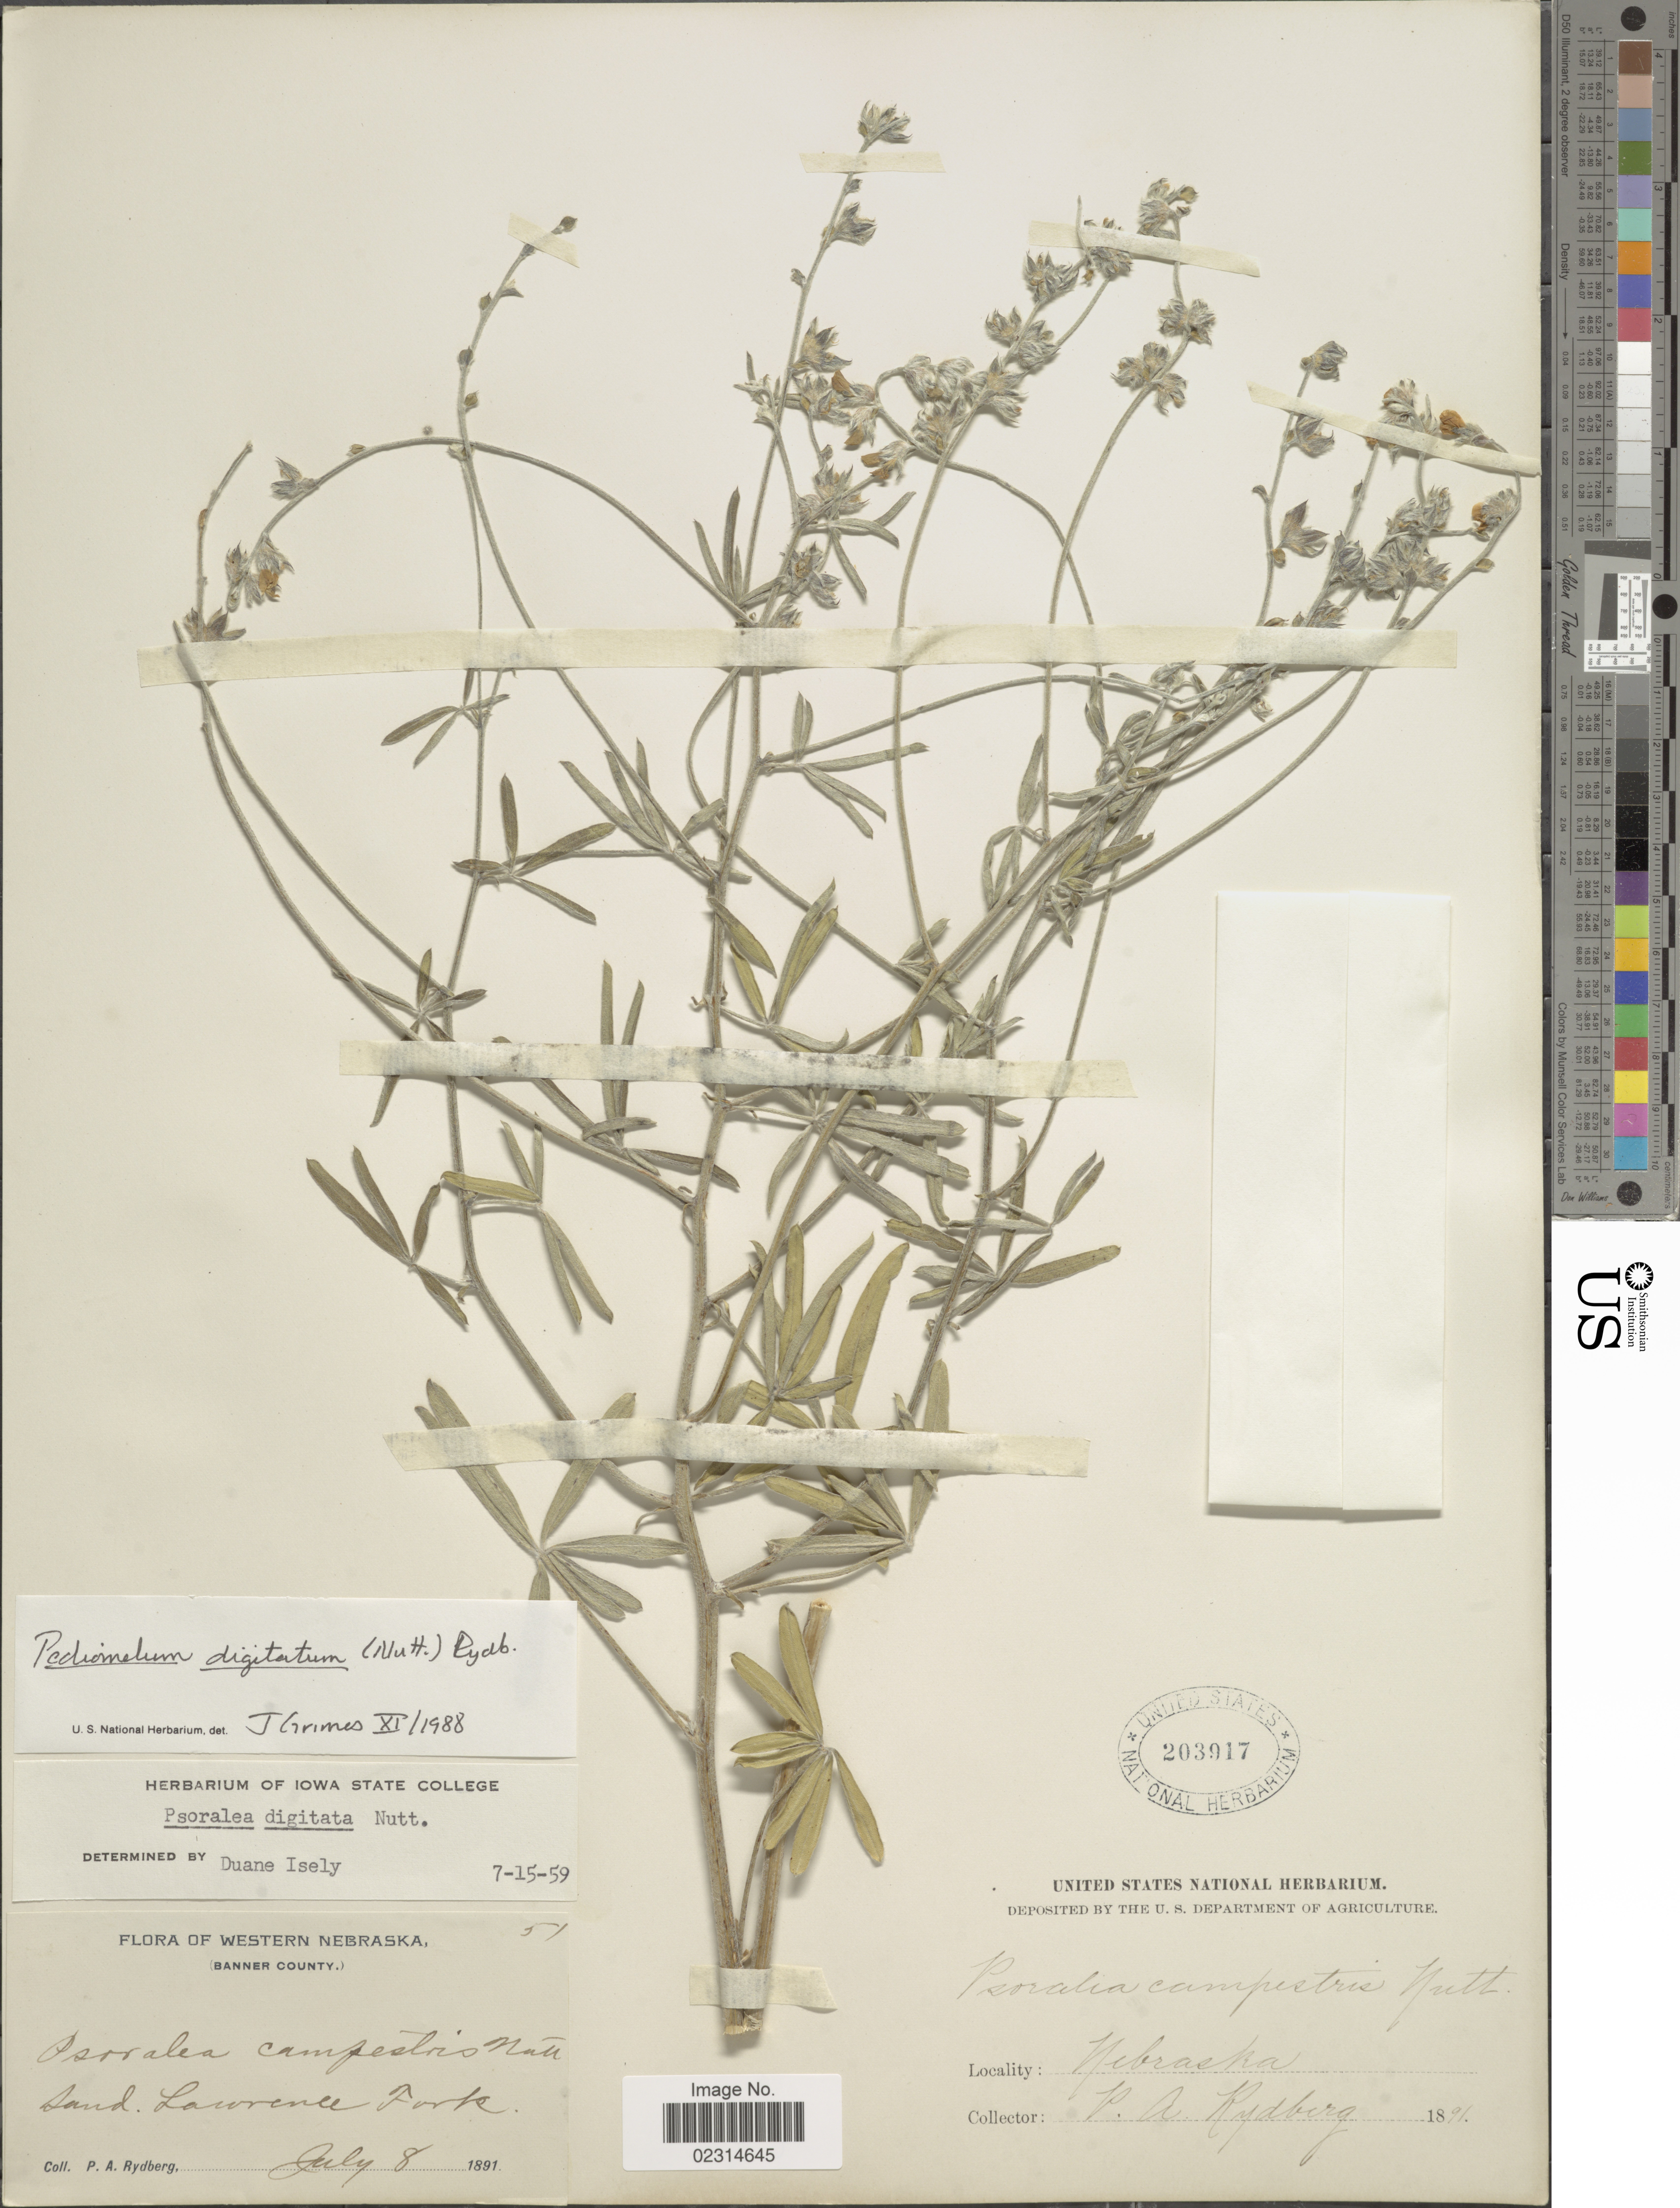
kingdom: Plantae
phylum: Tracheophyta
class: Magnoliopsida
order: Fabales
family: Fabaceae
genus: Pediomelum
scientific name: Pediomelum digitatum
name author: (Nutt. ex Torr. & A. Gray) Isely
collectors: P. A. Rydberg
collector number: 51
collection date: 1891-07-08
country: United States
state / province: Nebraska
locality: Western Nebraska (Banner County), Sand, Lawrence Fork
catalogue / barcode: US 203917